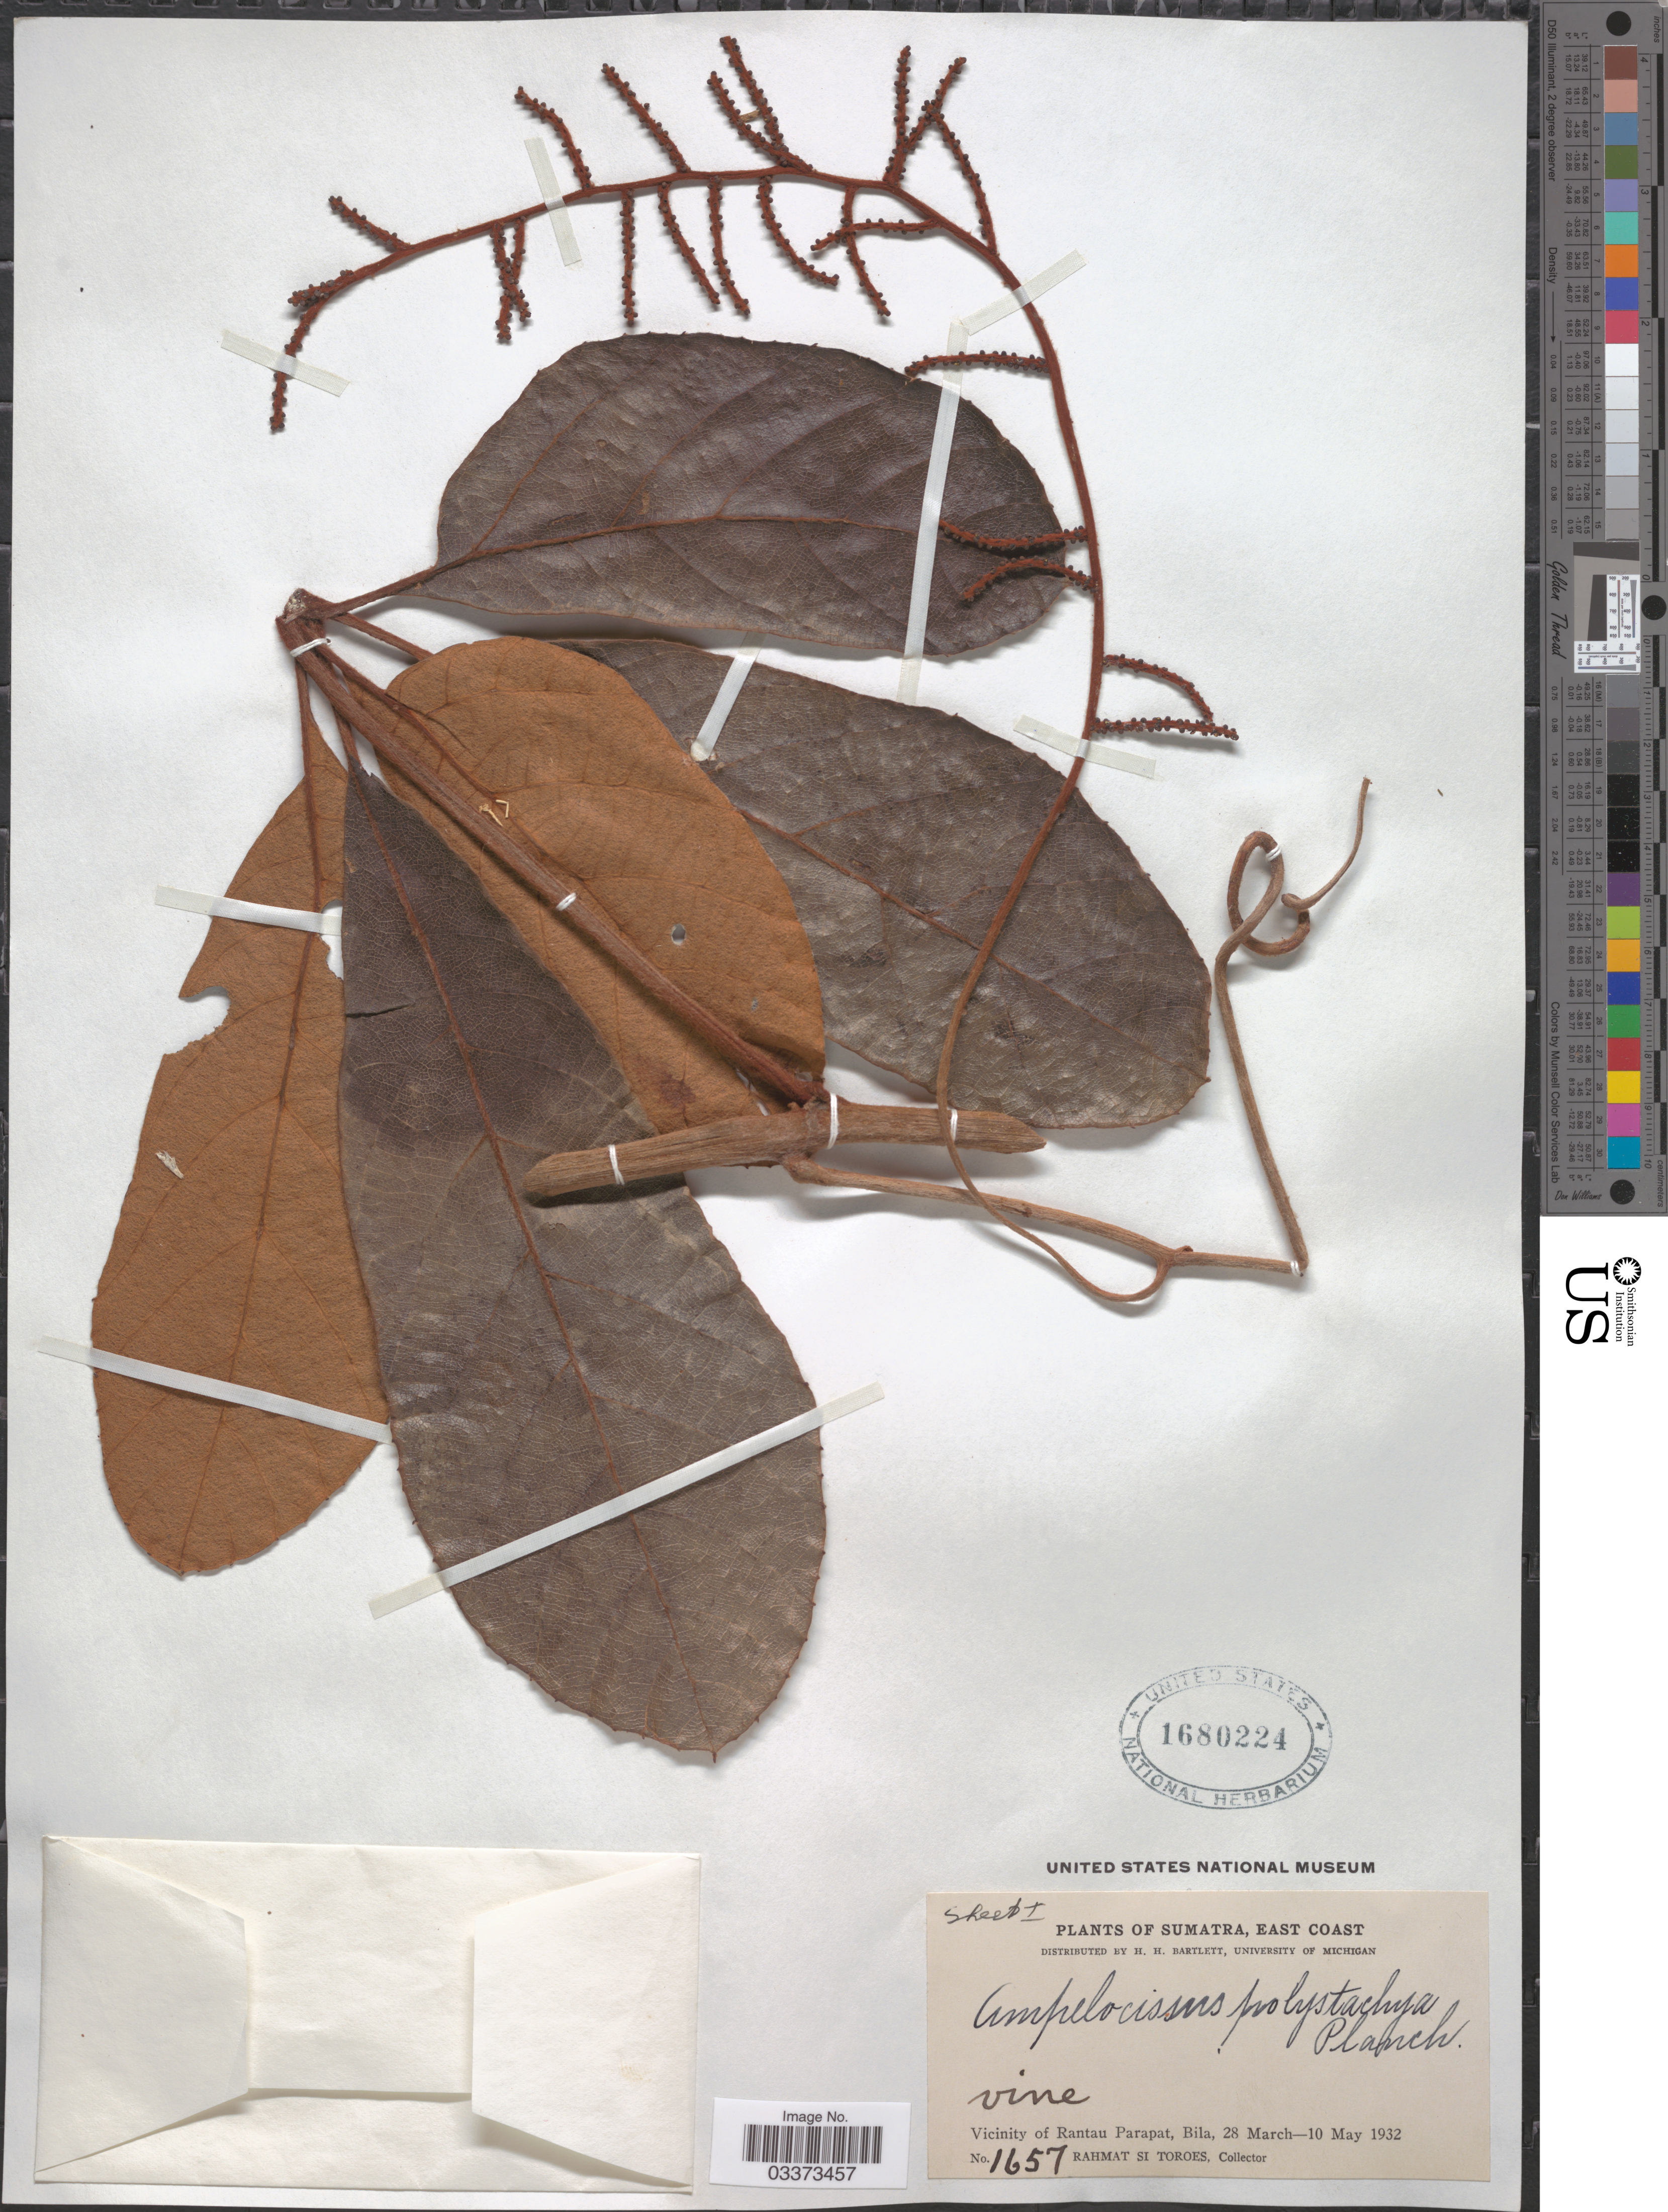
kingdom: Plantae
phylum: Tracheophyta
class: Magnoliopsida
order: Vitales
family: Vitaceae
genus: Ampelocissus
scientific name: Ampelocissus polystachya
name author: Planch.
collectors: Rahmat Si Boeea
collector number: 1657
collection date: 1932-03-28/1932-05-10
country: Indonesia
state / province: Sumatra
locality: East Coast. Vicinity of Rantau Parapat, Bila.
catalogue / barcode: US 1680224